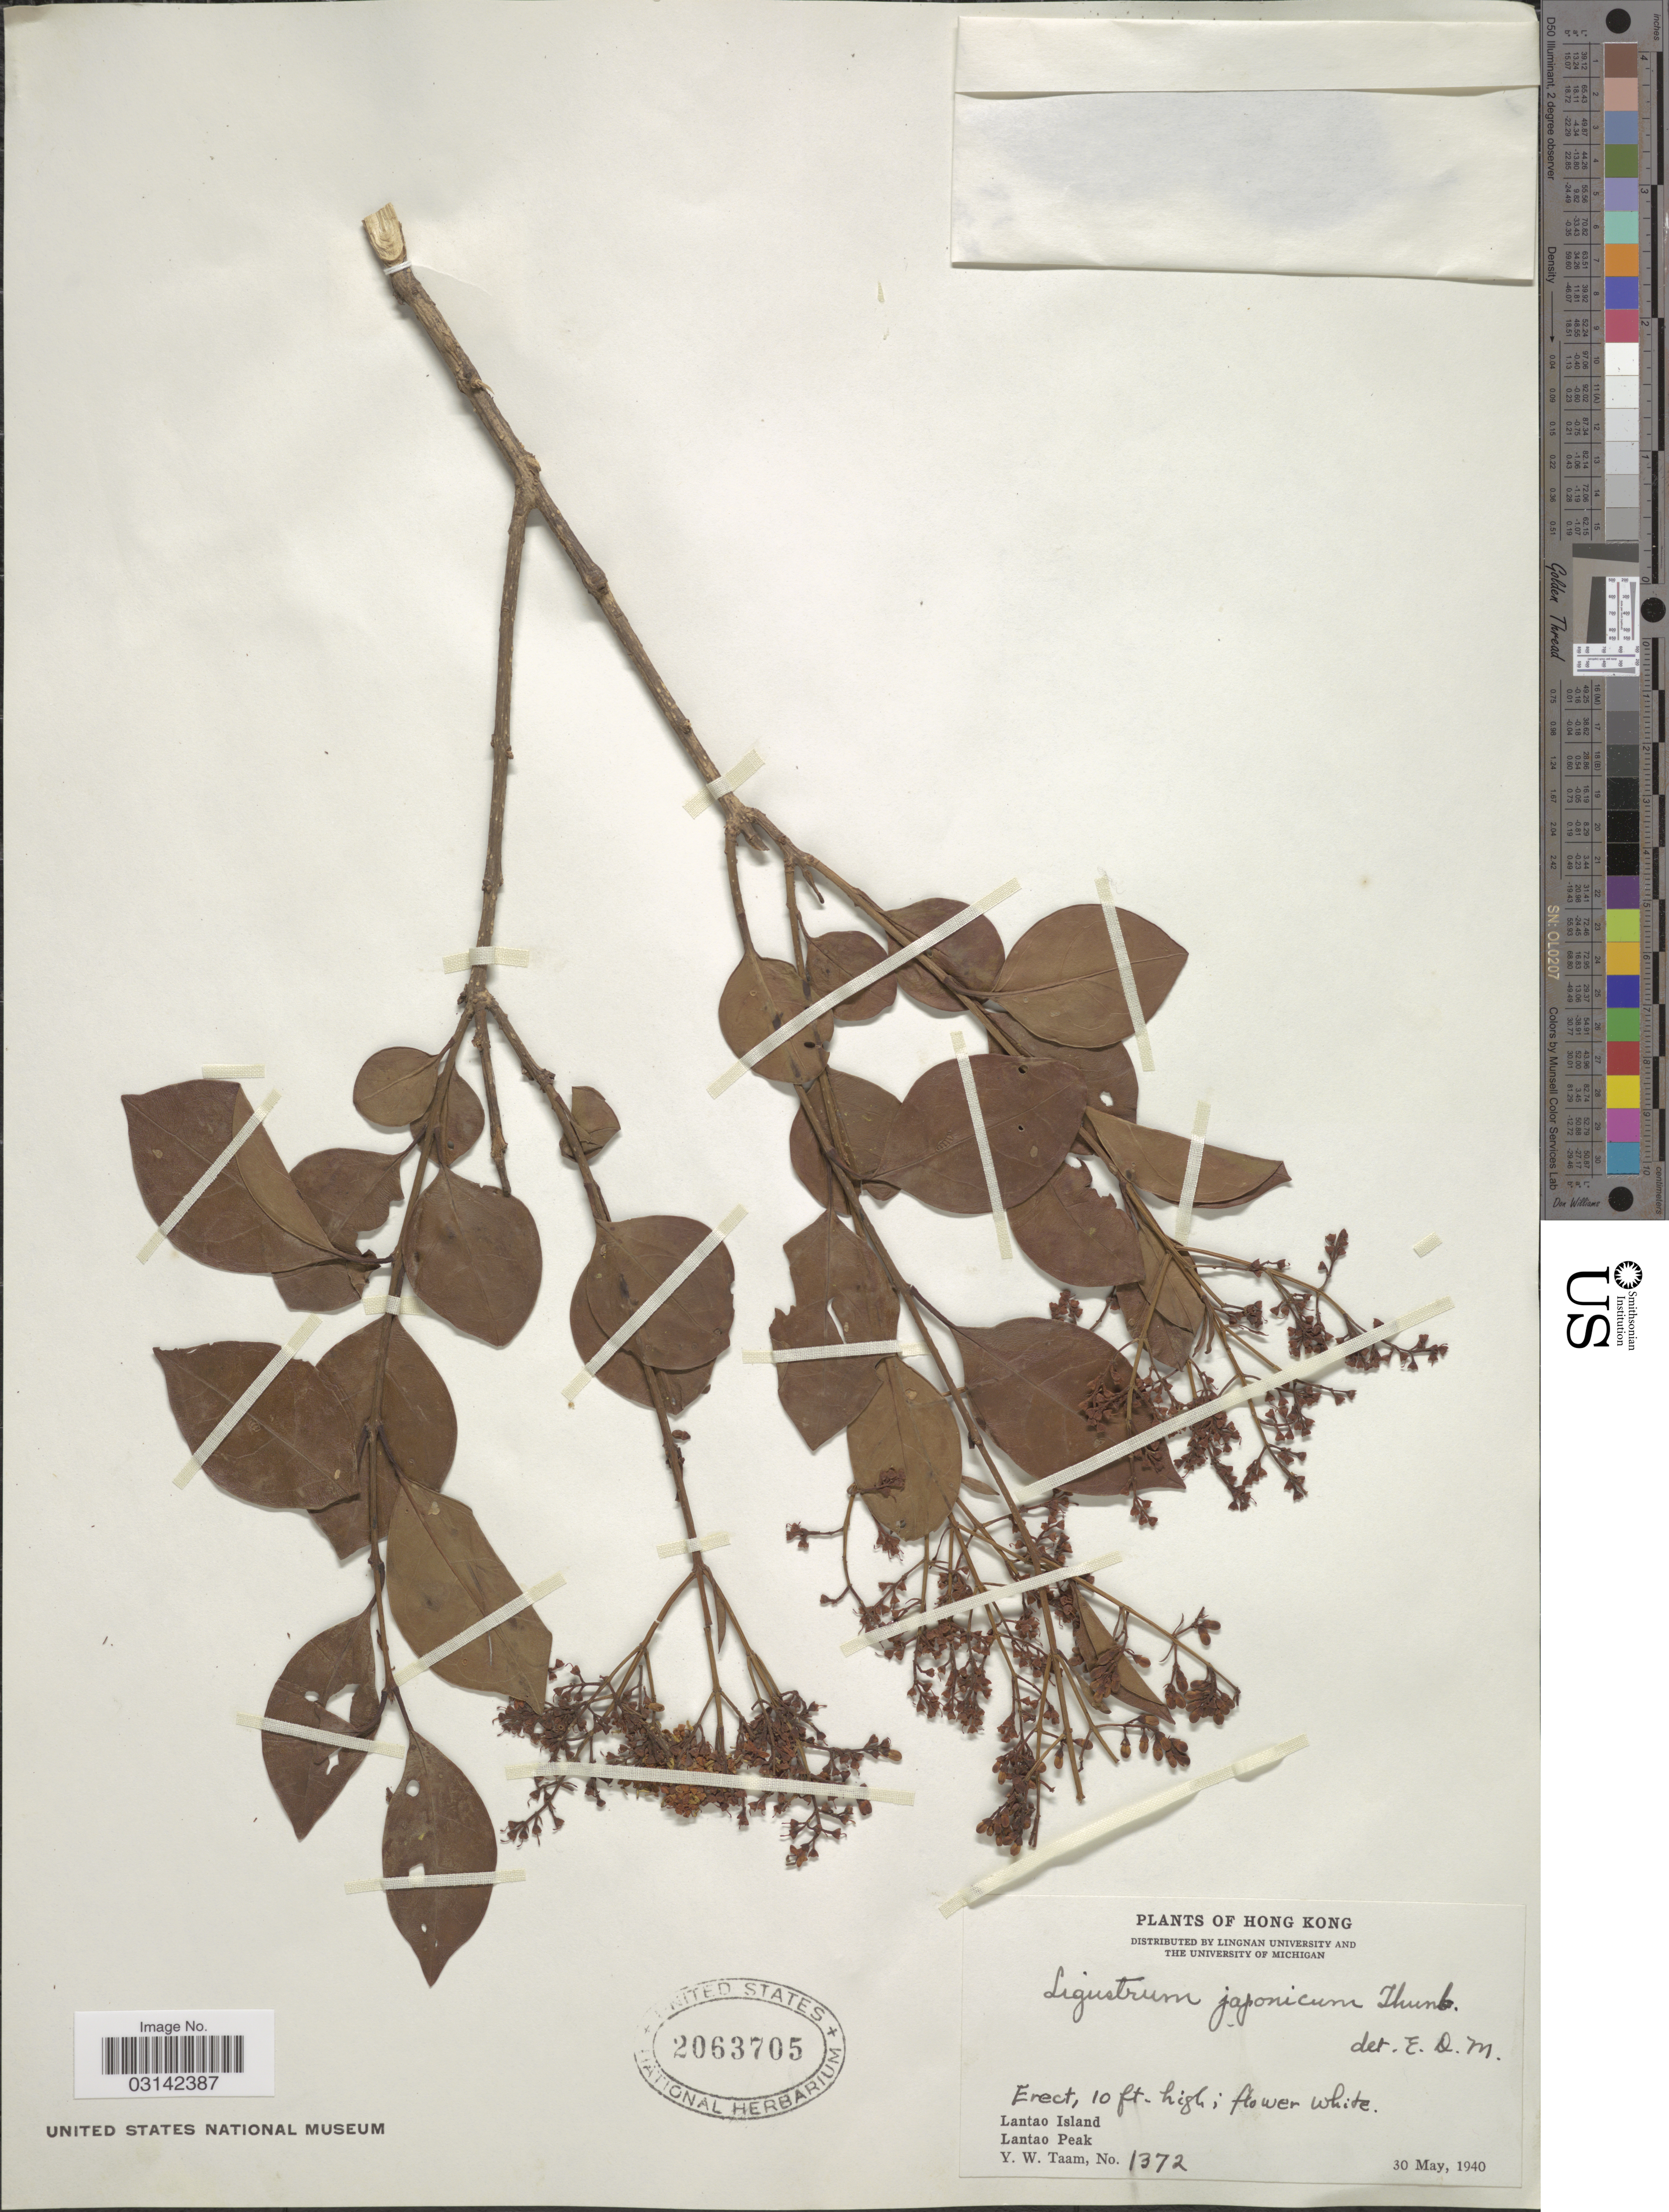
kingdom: Plantae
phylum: Tracheophyta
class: Magnoliopsida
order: Lamiales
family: Oleaceae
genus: Ligustrum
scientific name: Ligustrum japonicum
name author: Thunb.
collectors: Y. W. Taam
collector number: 1372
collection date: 1940-05-30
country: China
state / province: Hong Kong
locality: Lantao Island, Lantao Peak.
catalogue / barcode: US 2063705